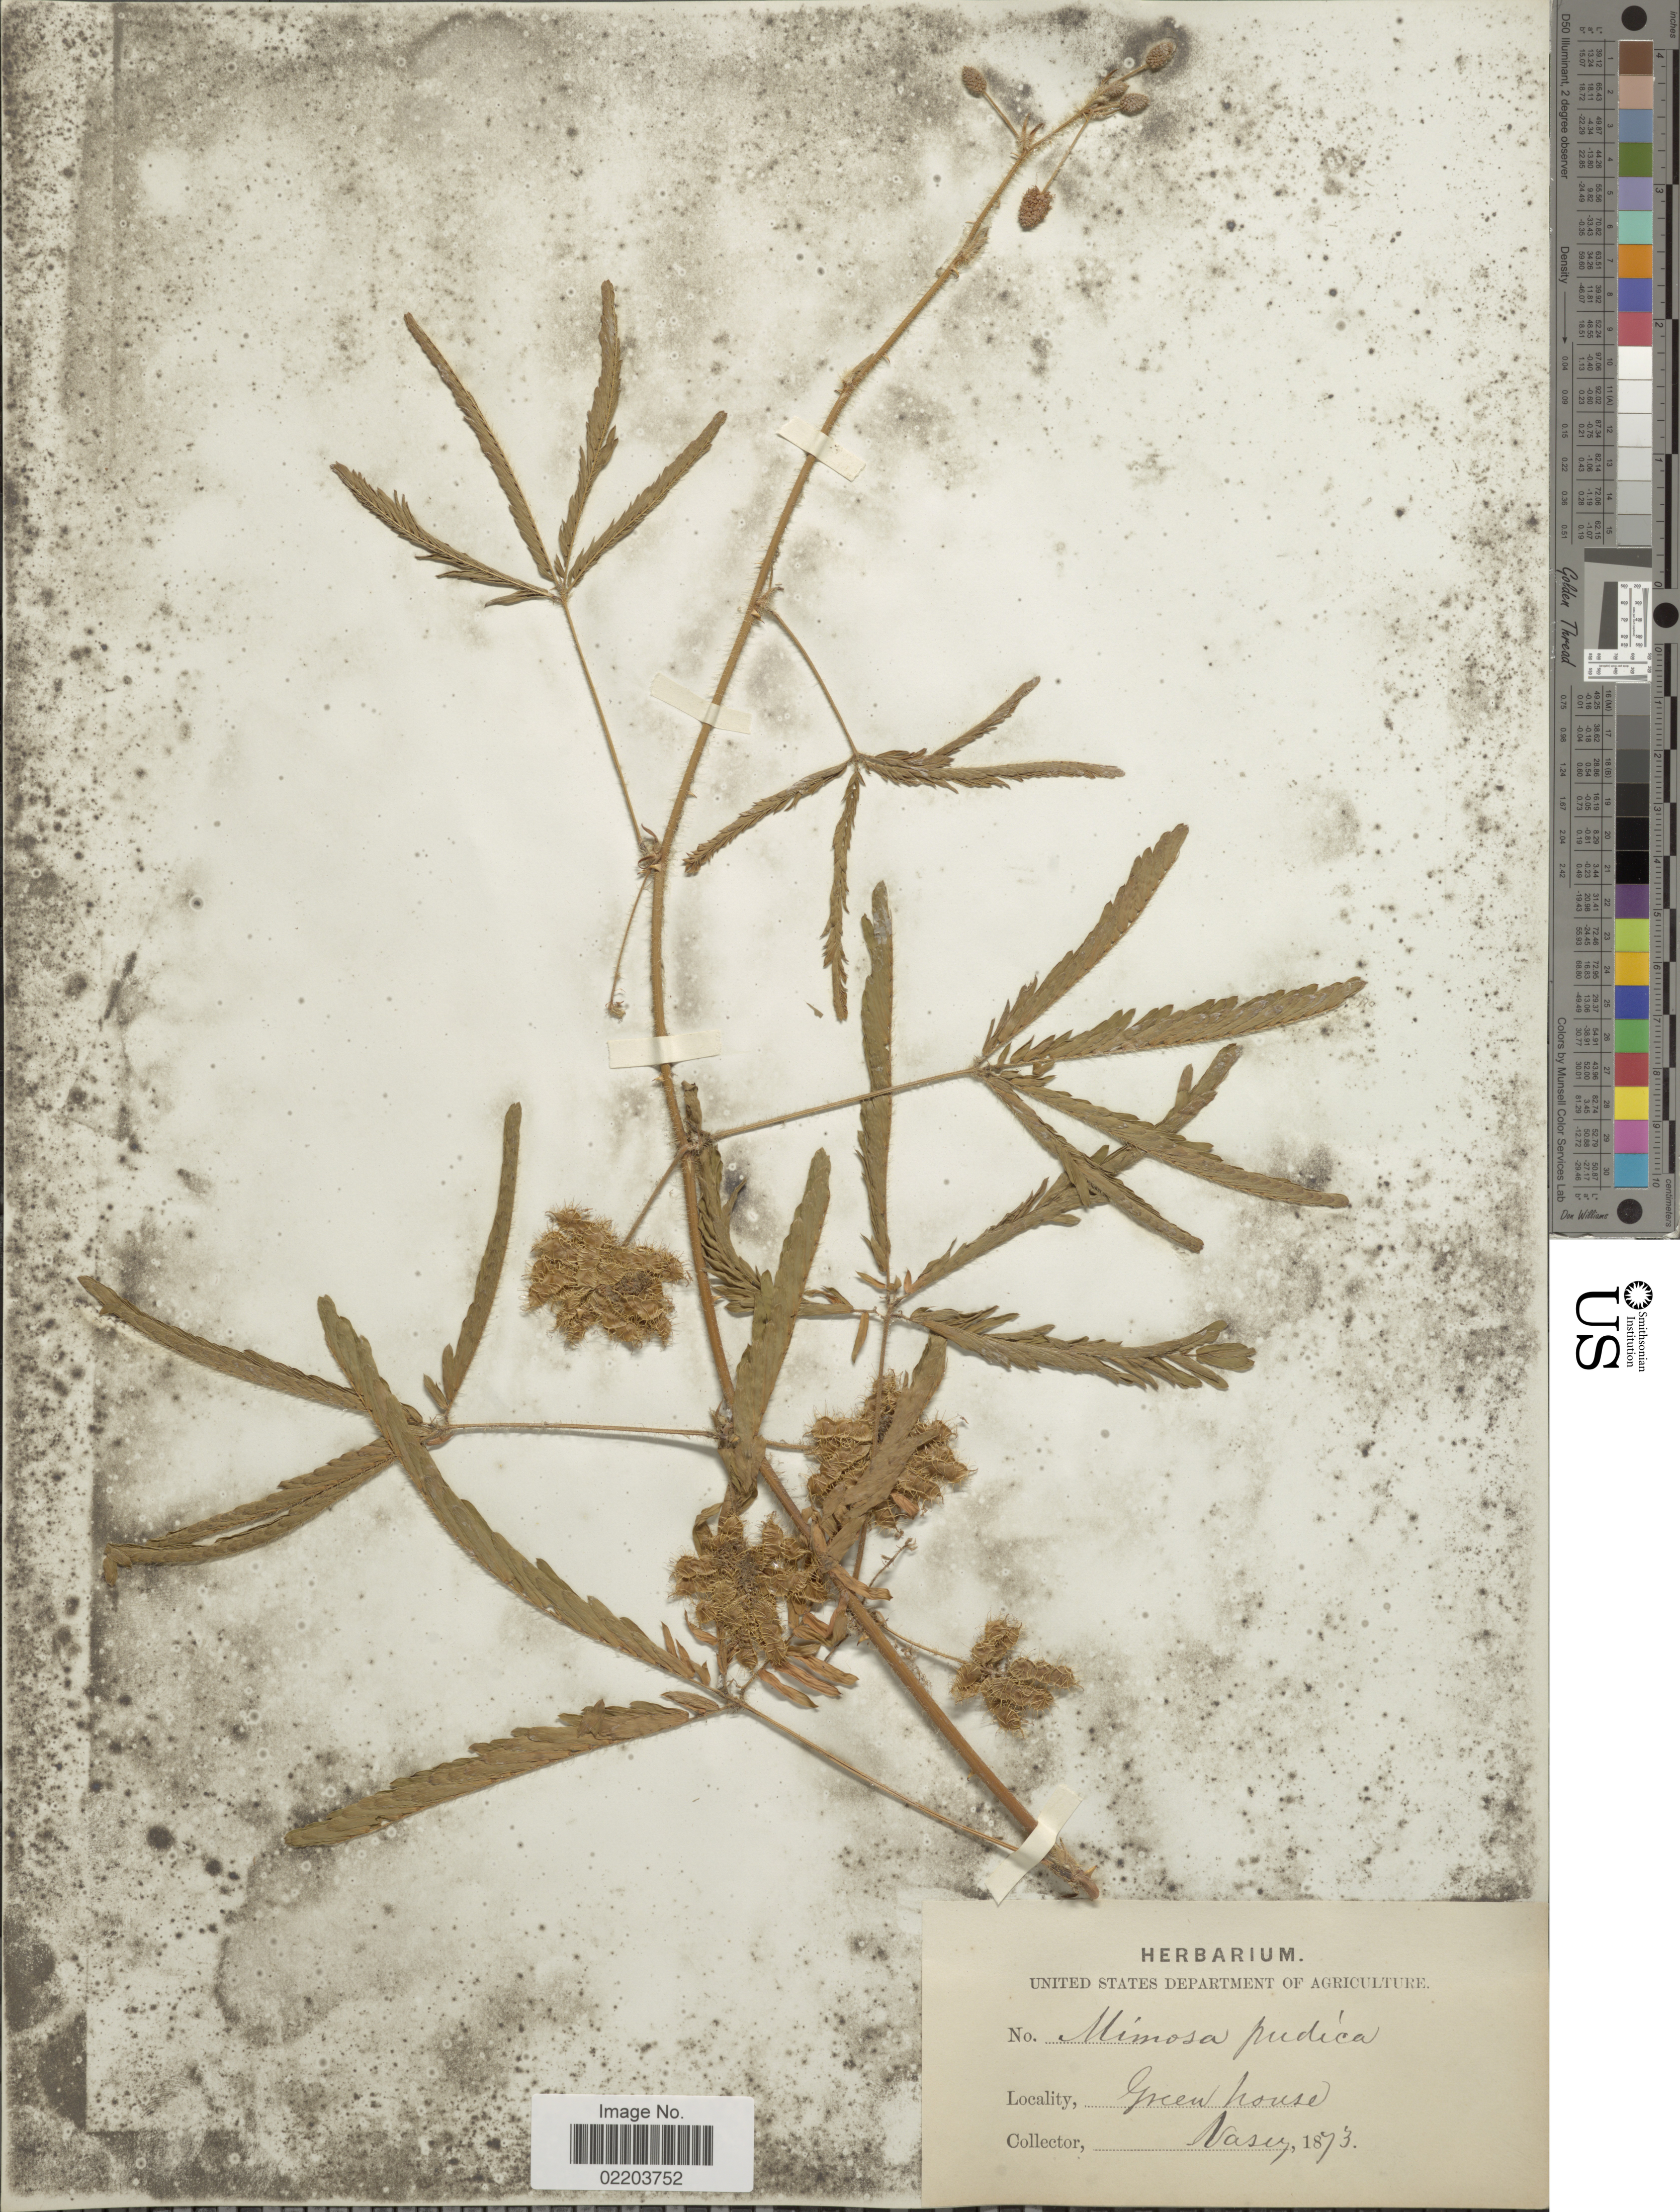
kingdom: Plantae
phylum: Tracheophyta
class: Magnoliopsida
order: Fabales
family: Fabaceae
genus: Mimosa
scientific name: Mimosa pudica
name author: L.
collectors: Vasey, --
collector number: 1873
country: United States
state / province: District of Columbia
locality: Green House